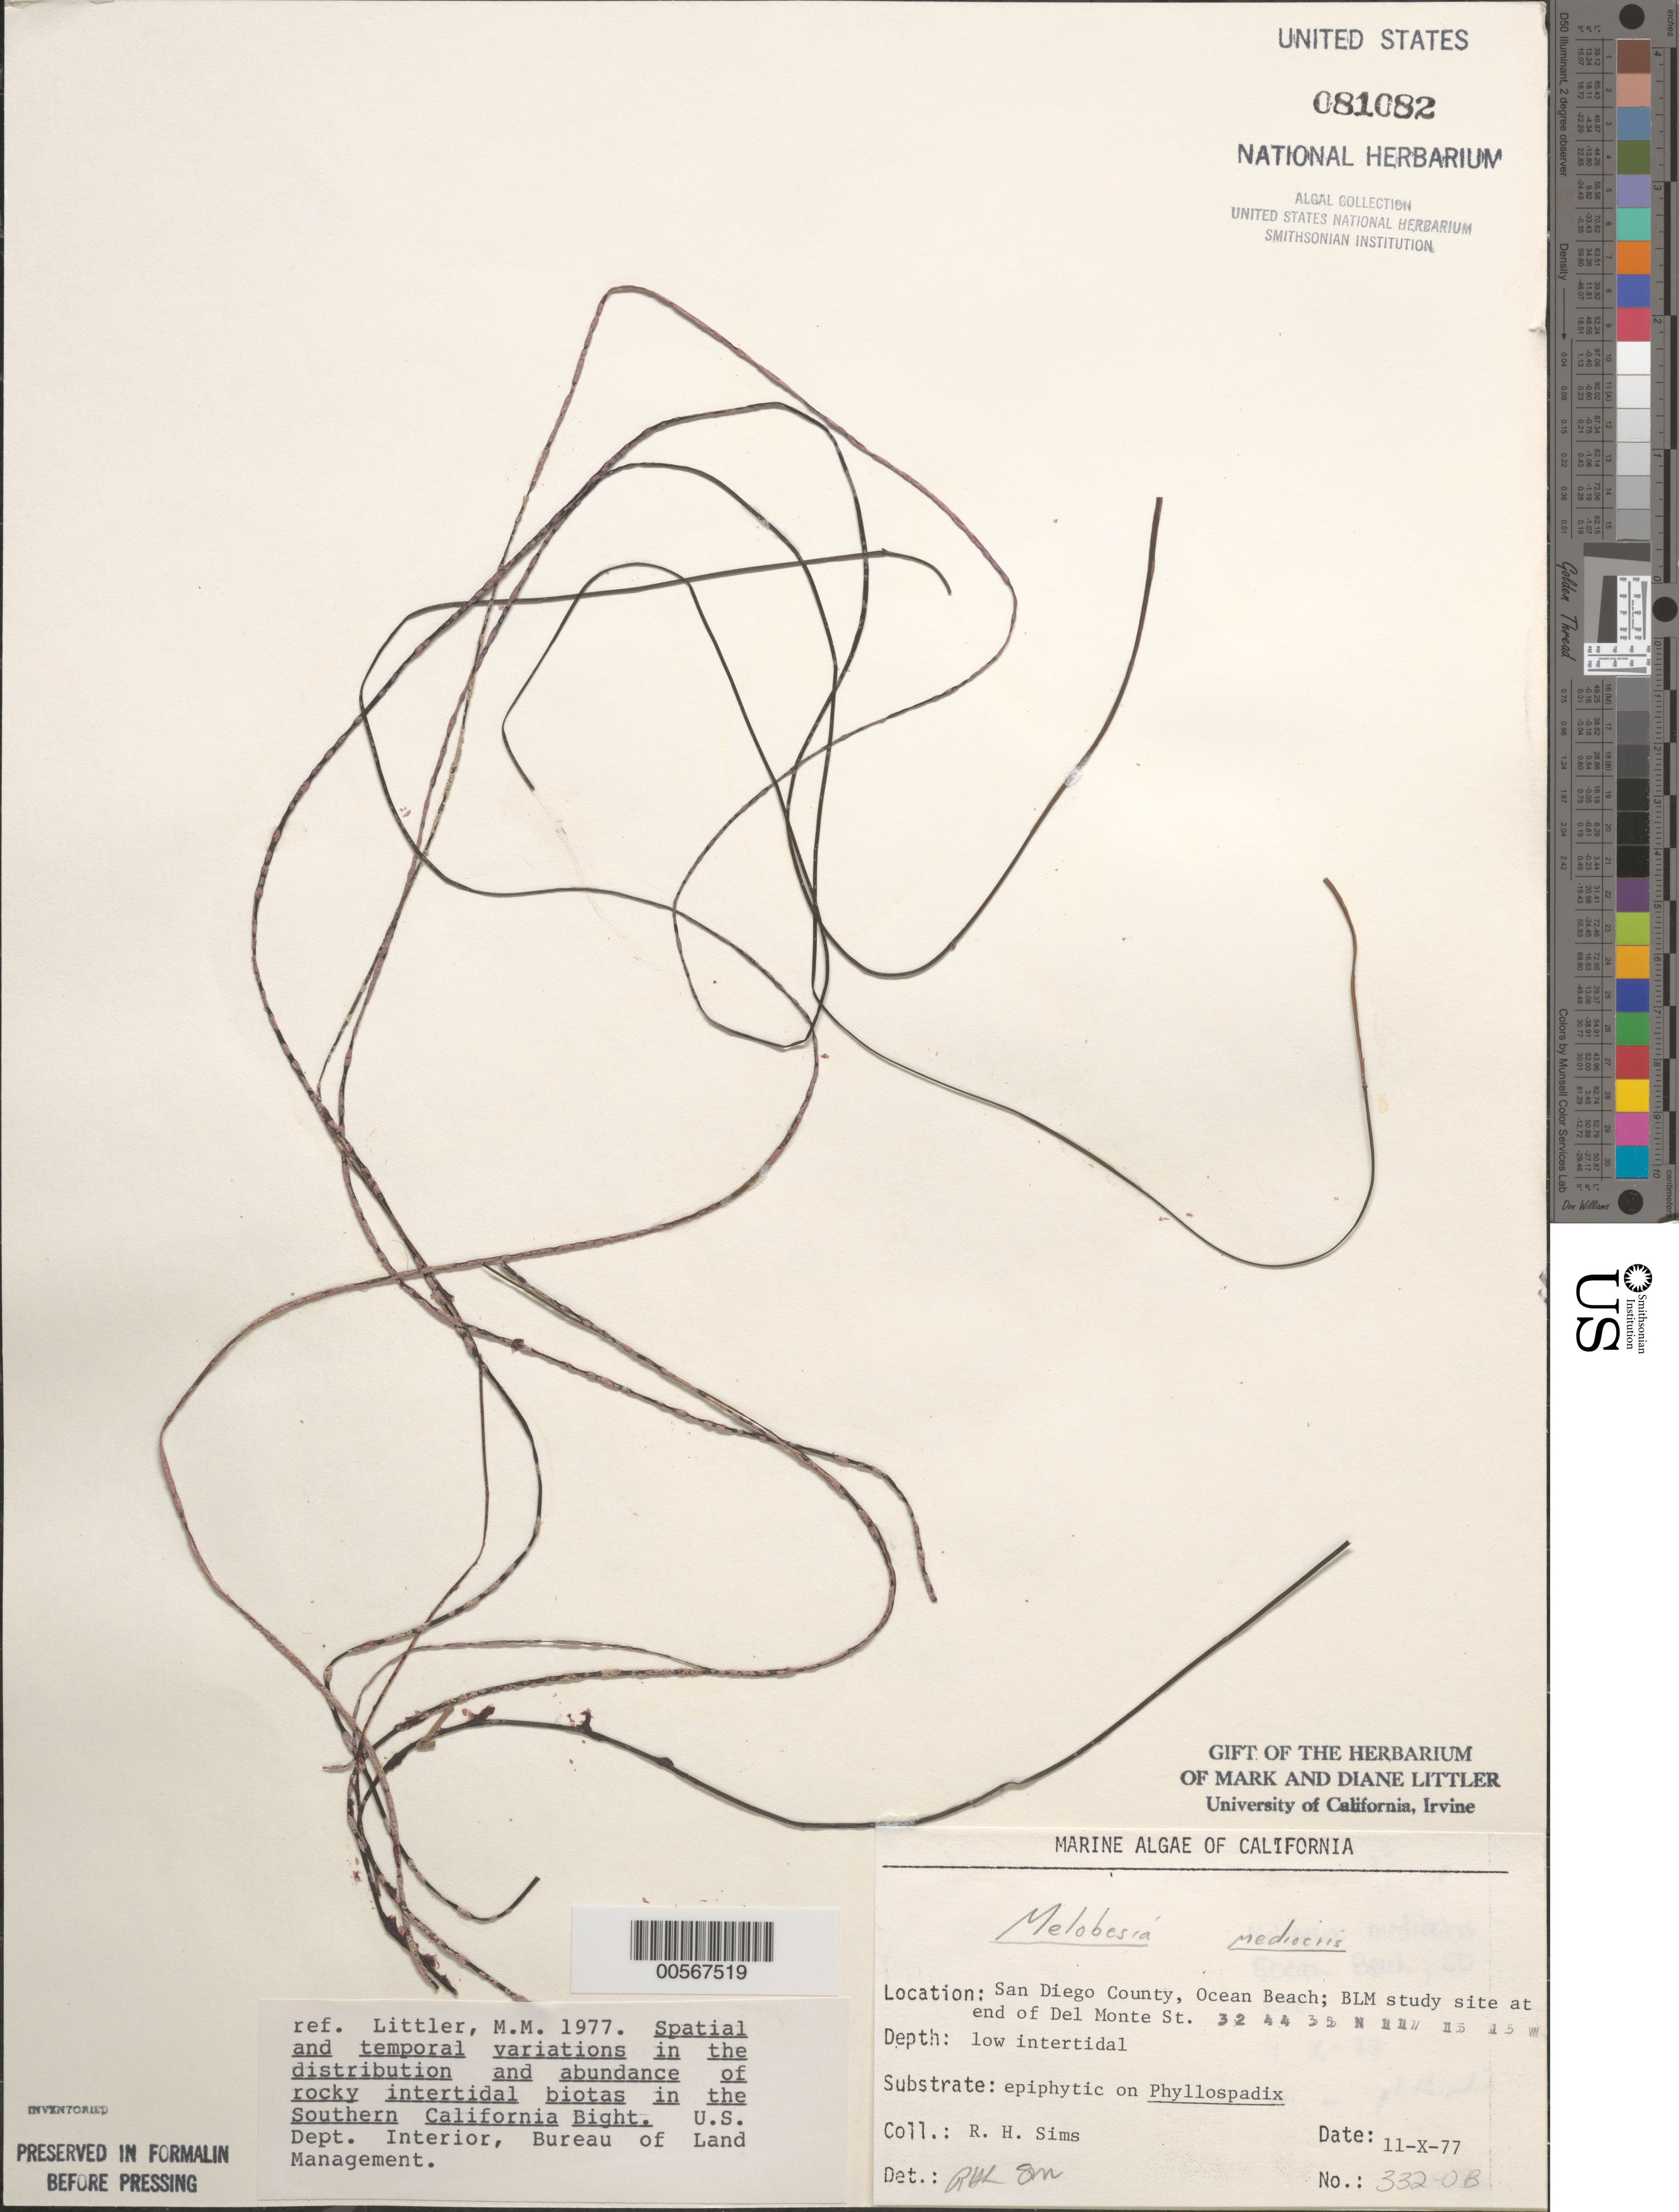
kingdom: Plantae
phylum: Rhodophyta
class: Florideophyceae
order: Corallinales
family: Hapalidiaceae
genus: Melobesia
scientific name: Melobesia mediocris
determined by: Sims, Robert H.; Murray, S. N.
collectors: R. H. Sims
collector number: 332-ob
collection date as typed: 11 Oct 1977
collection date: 1977-10-11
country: United States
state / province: California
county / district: San Diego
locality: Ocean Beach, end of Del Monte Street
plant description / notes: BLM-SOCALBIGHT Rocky Intertidal Survey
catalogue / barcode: US 81082